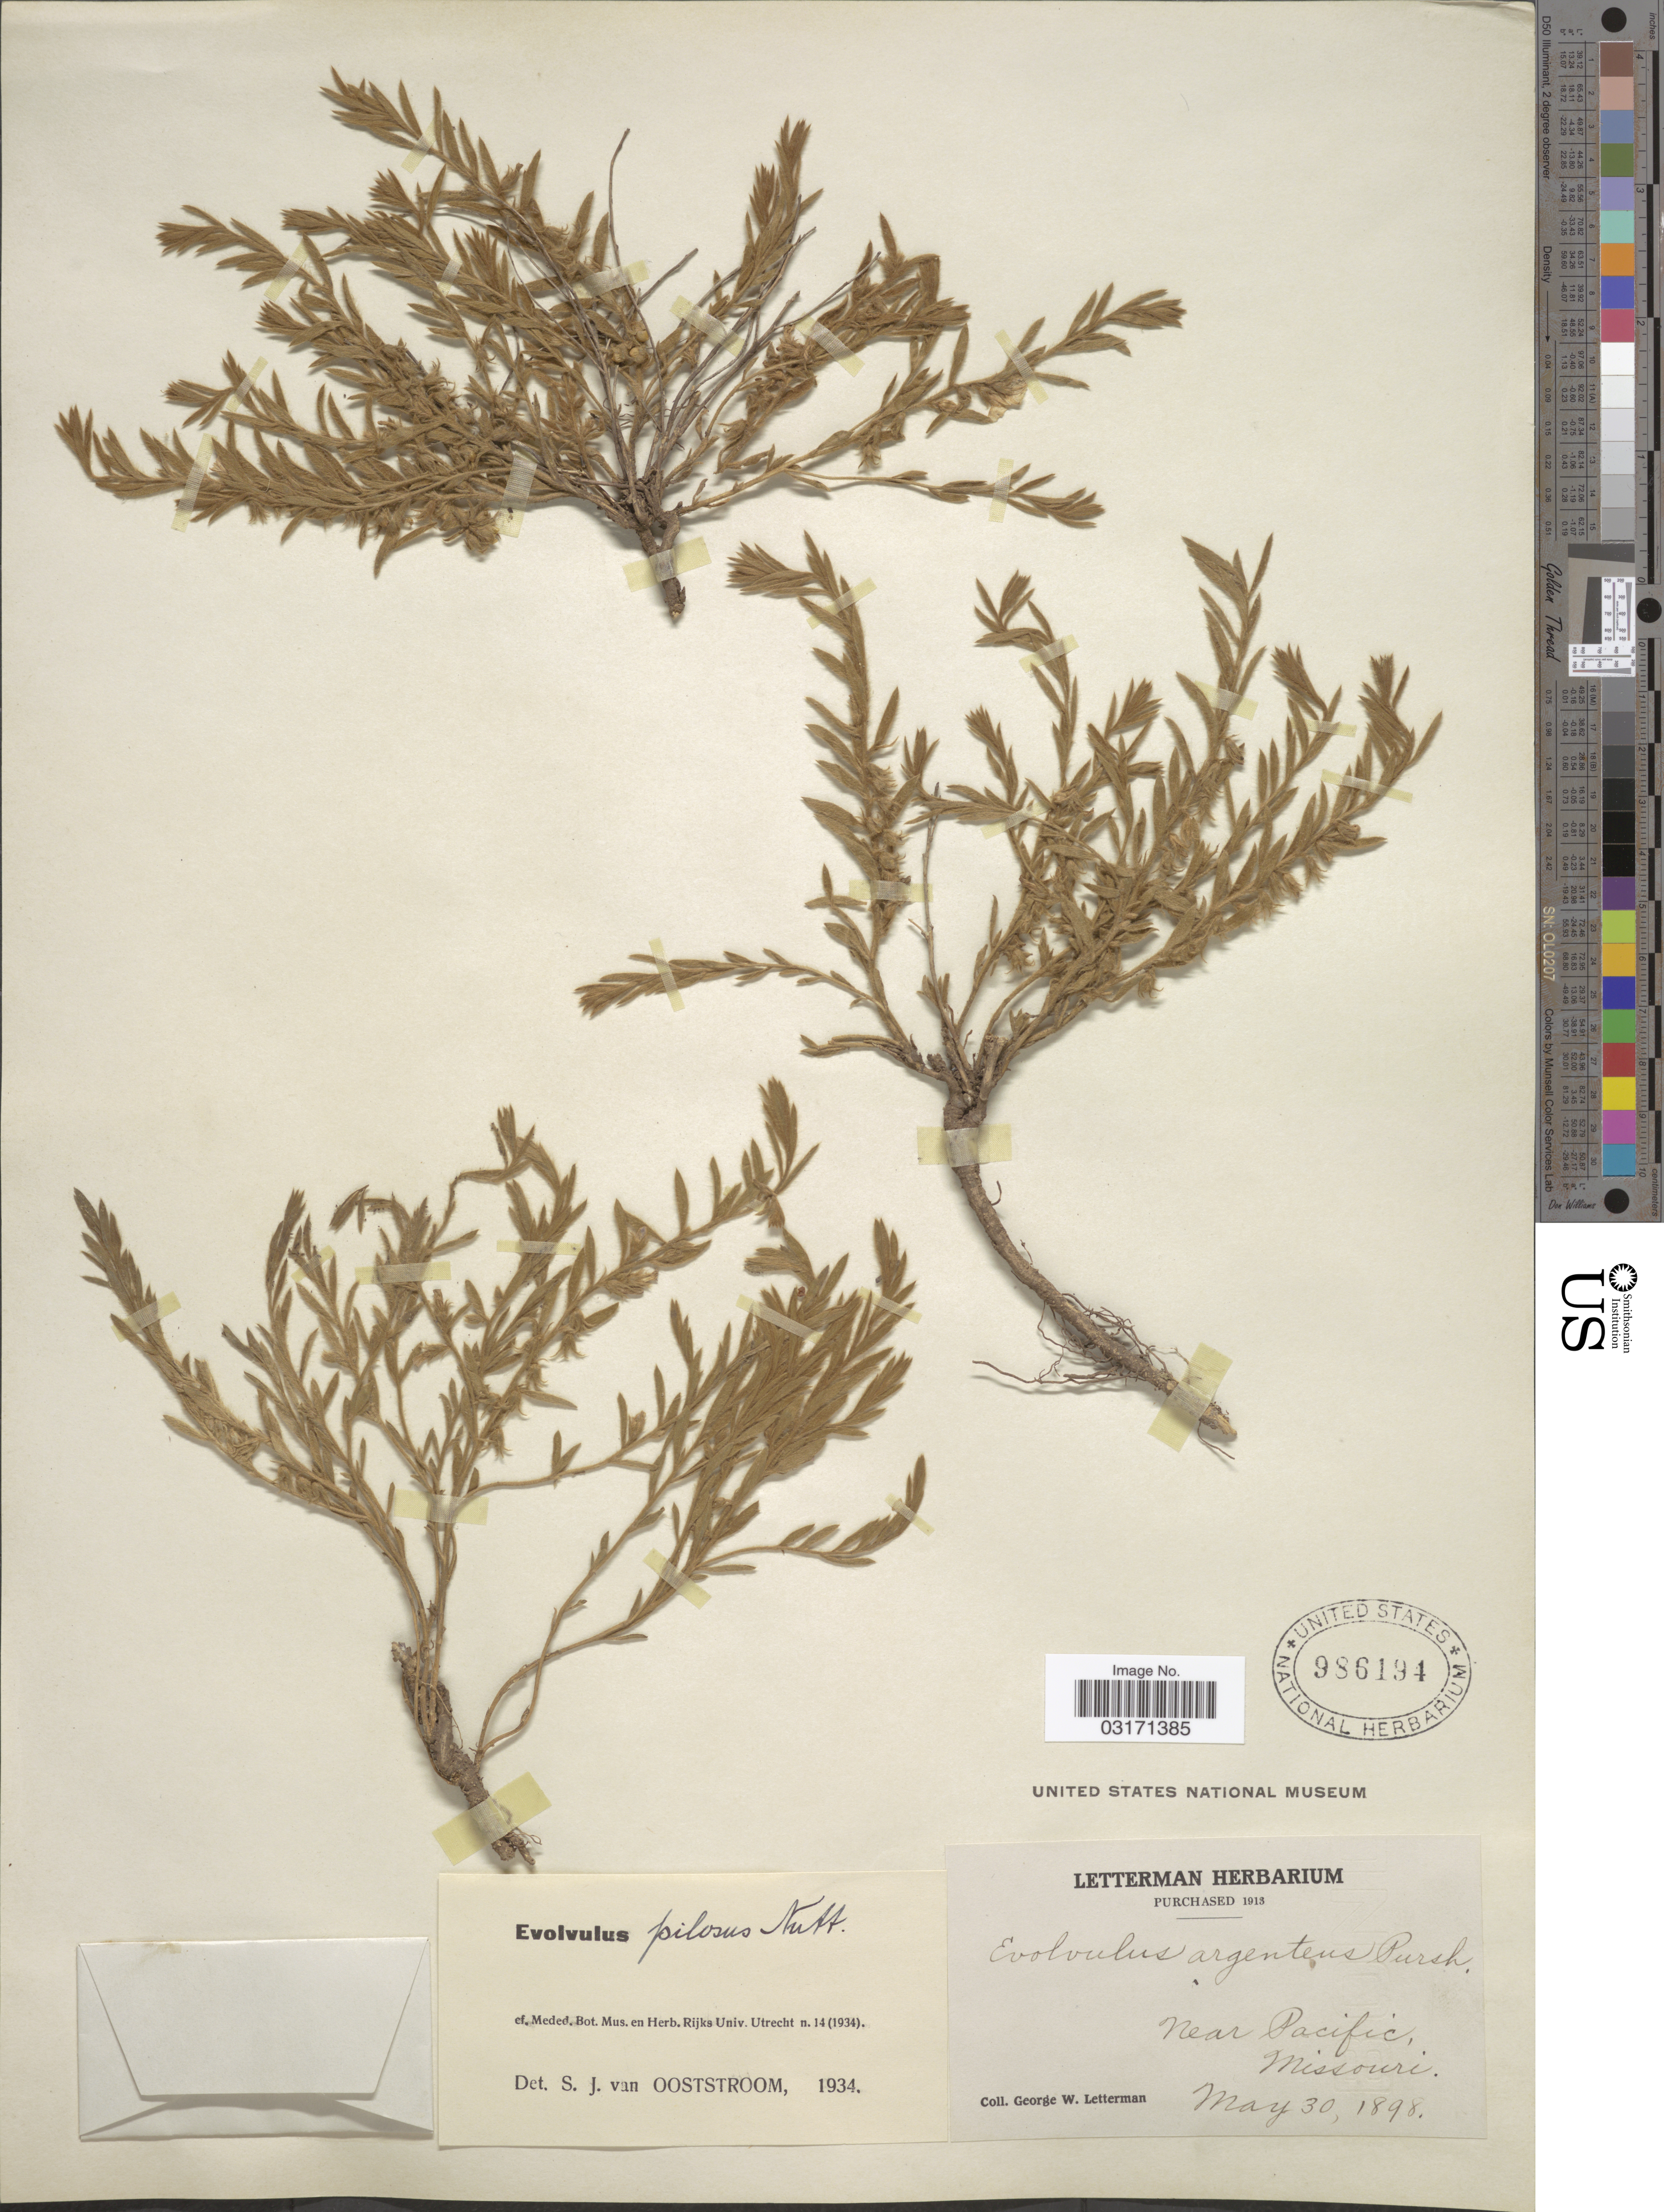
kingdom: Plantae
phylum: Tracheophyta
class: Magnoliopsida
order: Solanales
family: Convolvulaceae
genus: Evolvulus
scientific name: Evolvulus pilosus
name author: Roxb.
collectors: G. W. Letterman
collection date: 1898-05-30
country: United States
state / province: Missouri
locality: Near Pacific, Missouri.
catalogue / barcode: US 986194